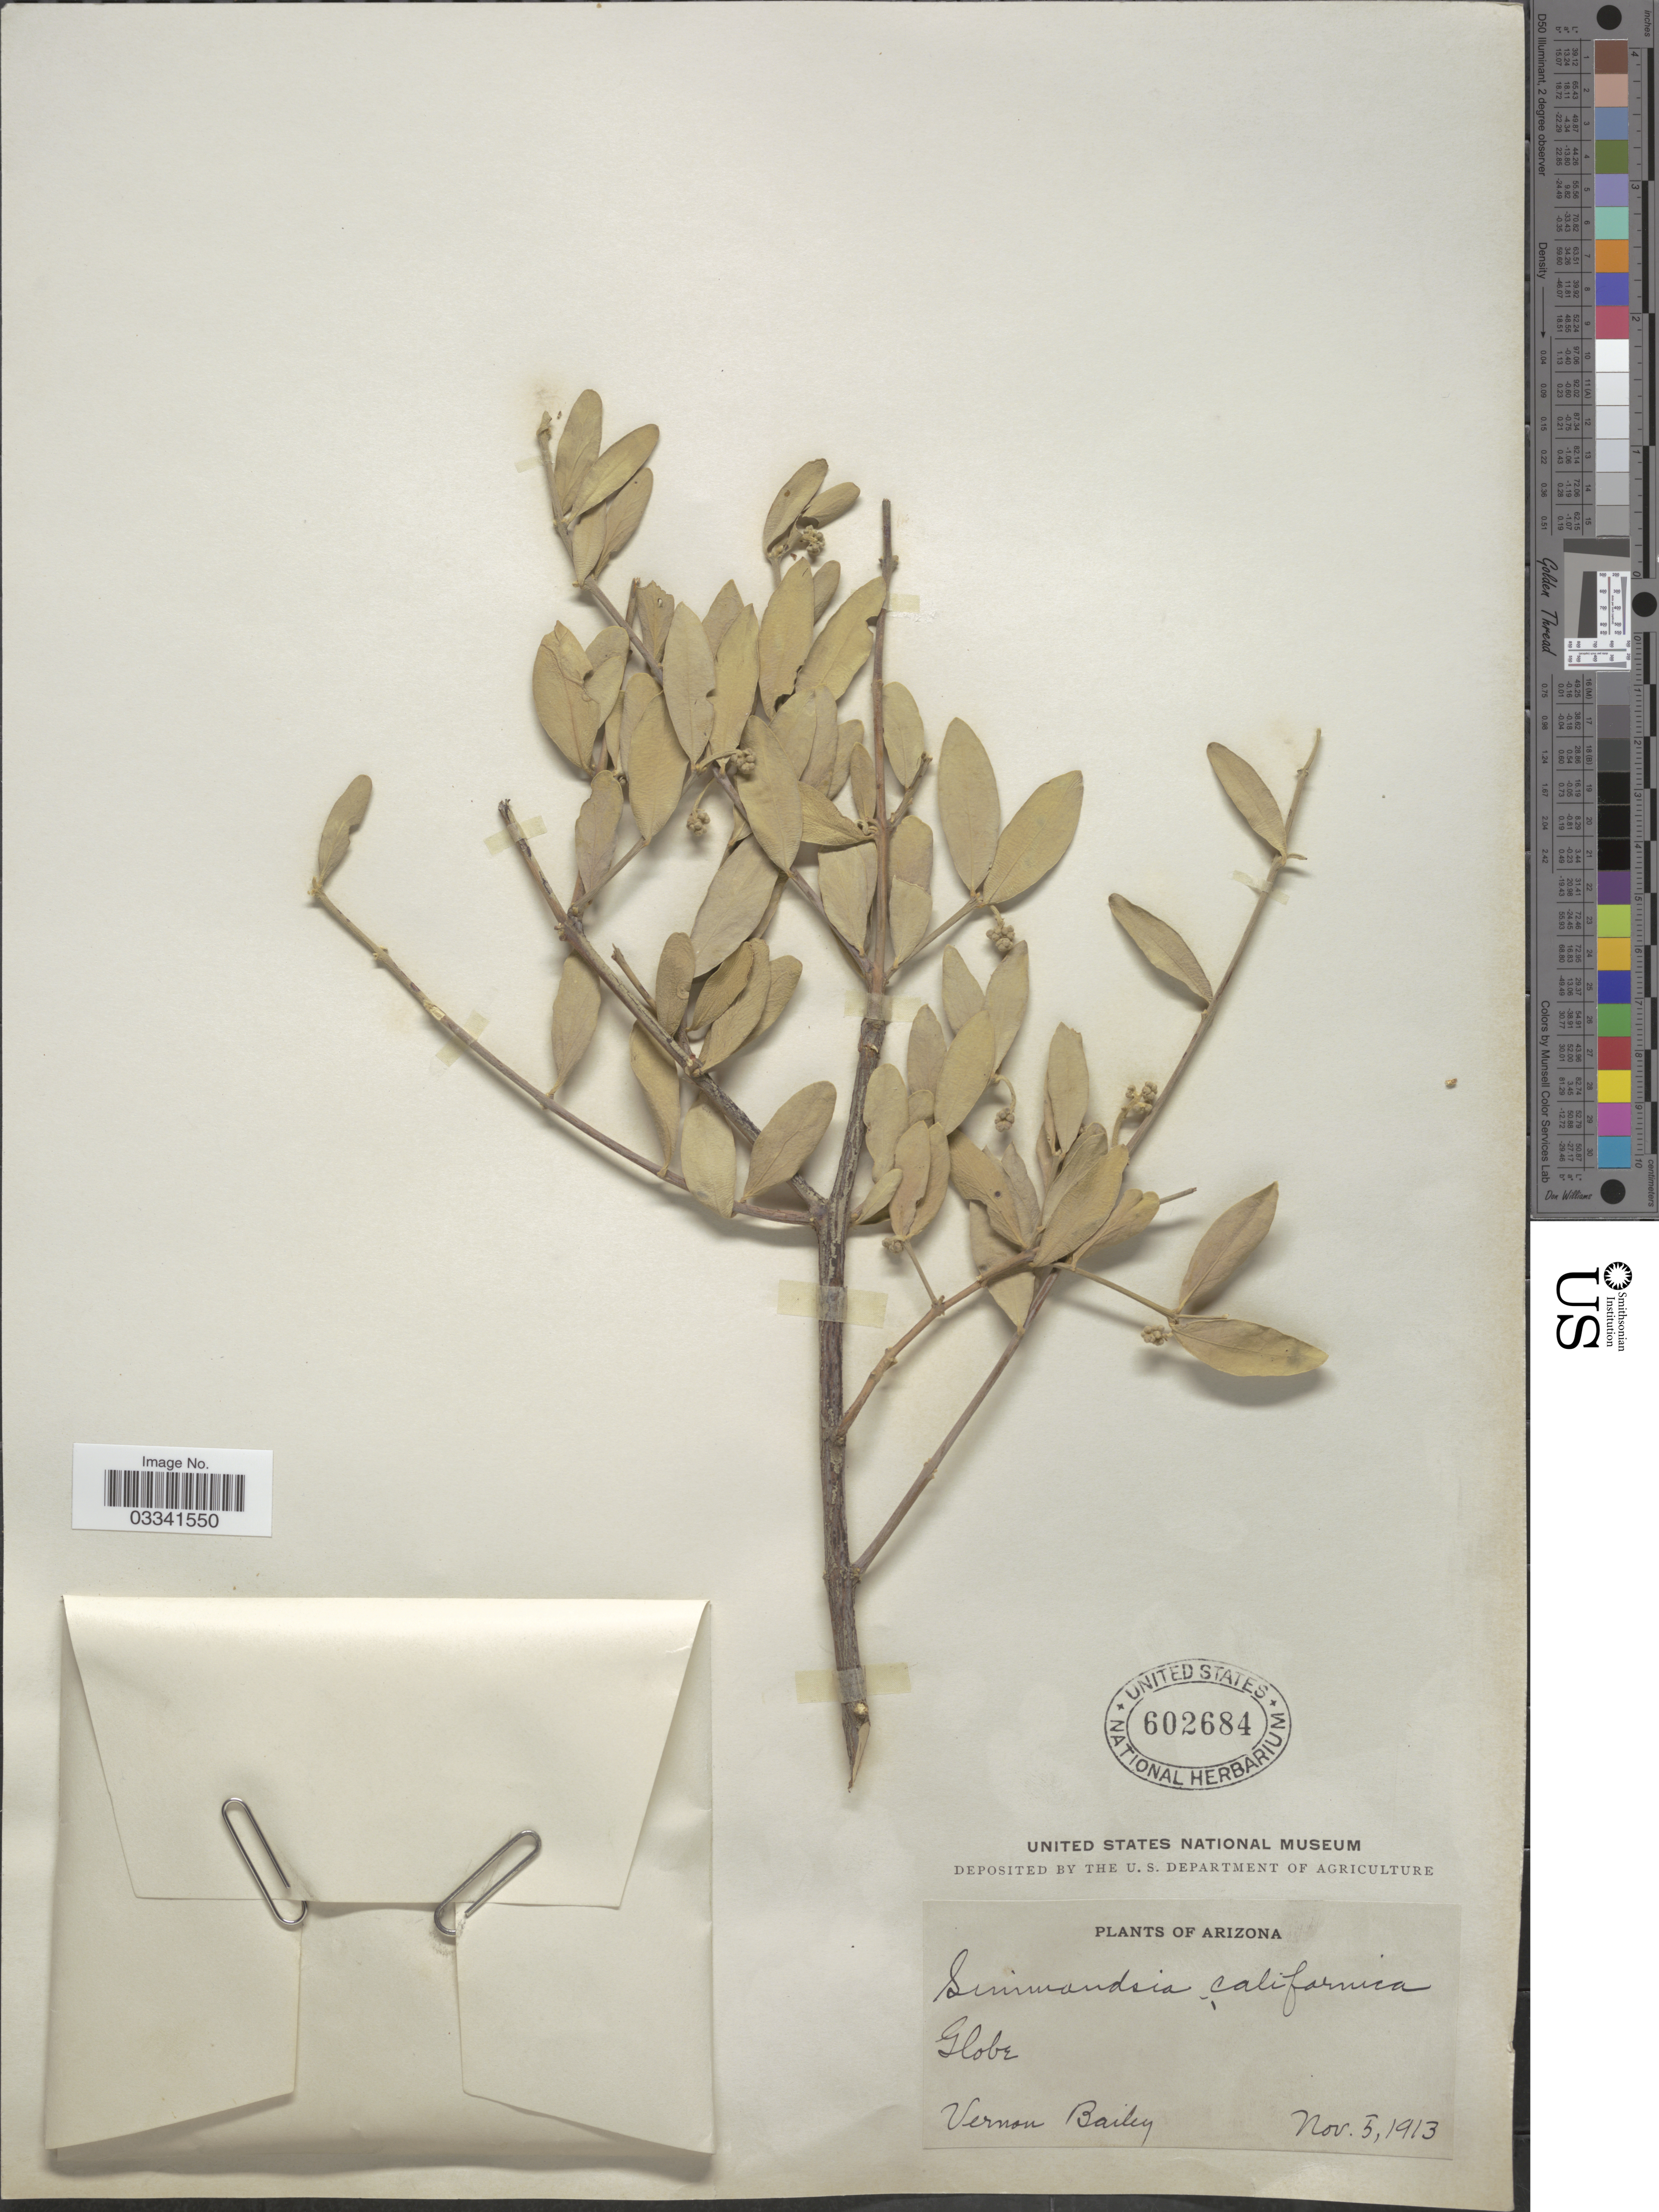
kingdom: Plantae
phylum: Tracheophyta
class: Magnoliopsida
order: Caryophyllales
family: Simmondsiaceae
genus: Simmondsia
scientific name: Simmondsia chinensis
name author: (Link) C.K. Schneid.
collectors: V. O. Bailey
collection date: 1913-11-05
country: United States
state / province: Arizona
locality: Globe.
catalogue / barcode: US 602684